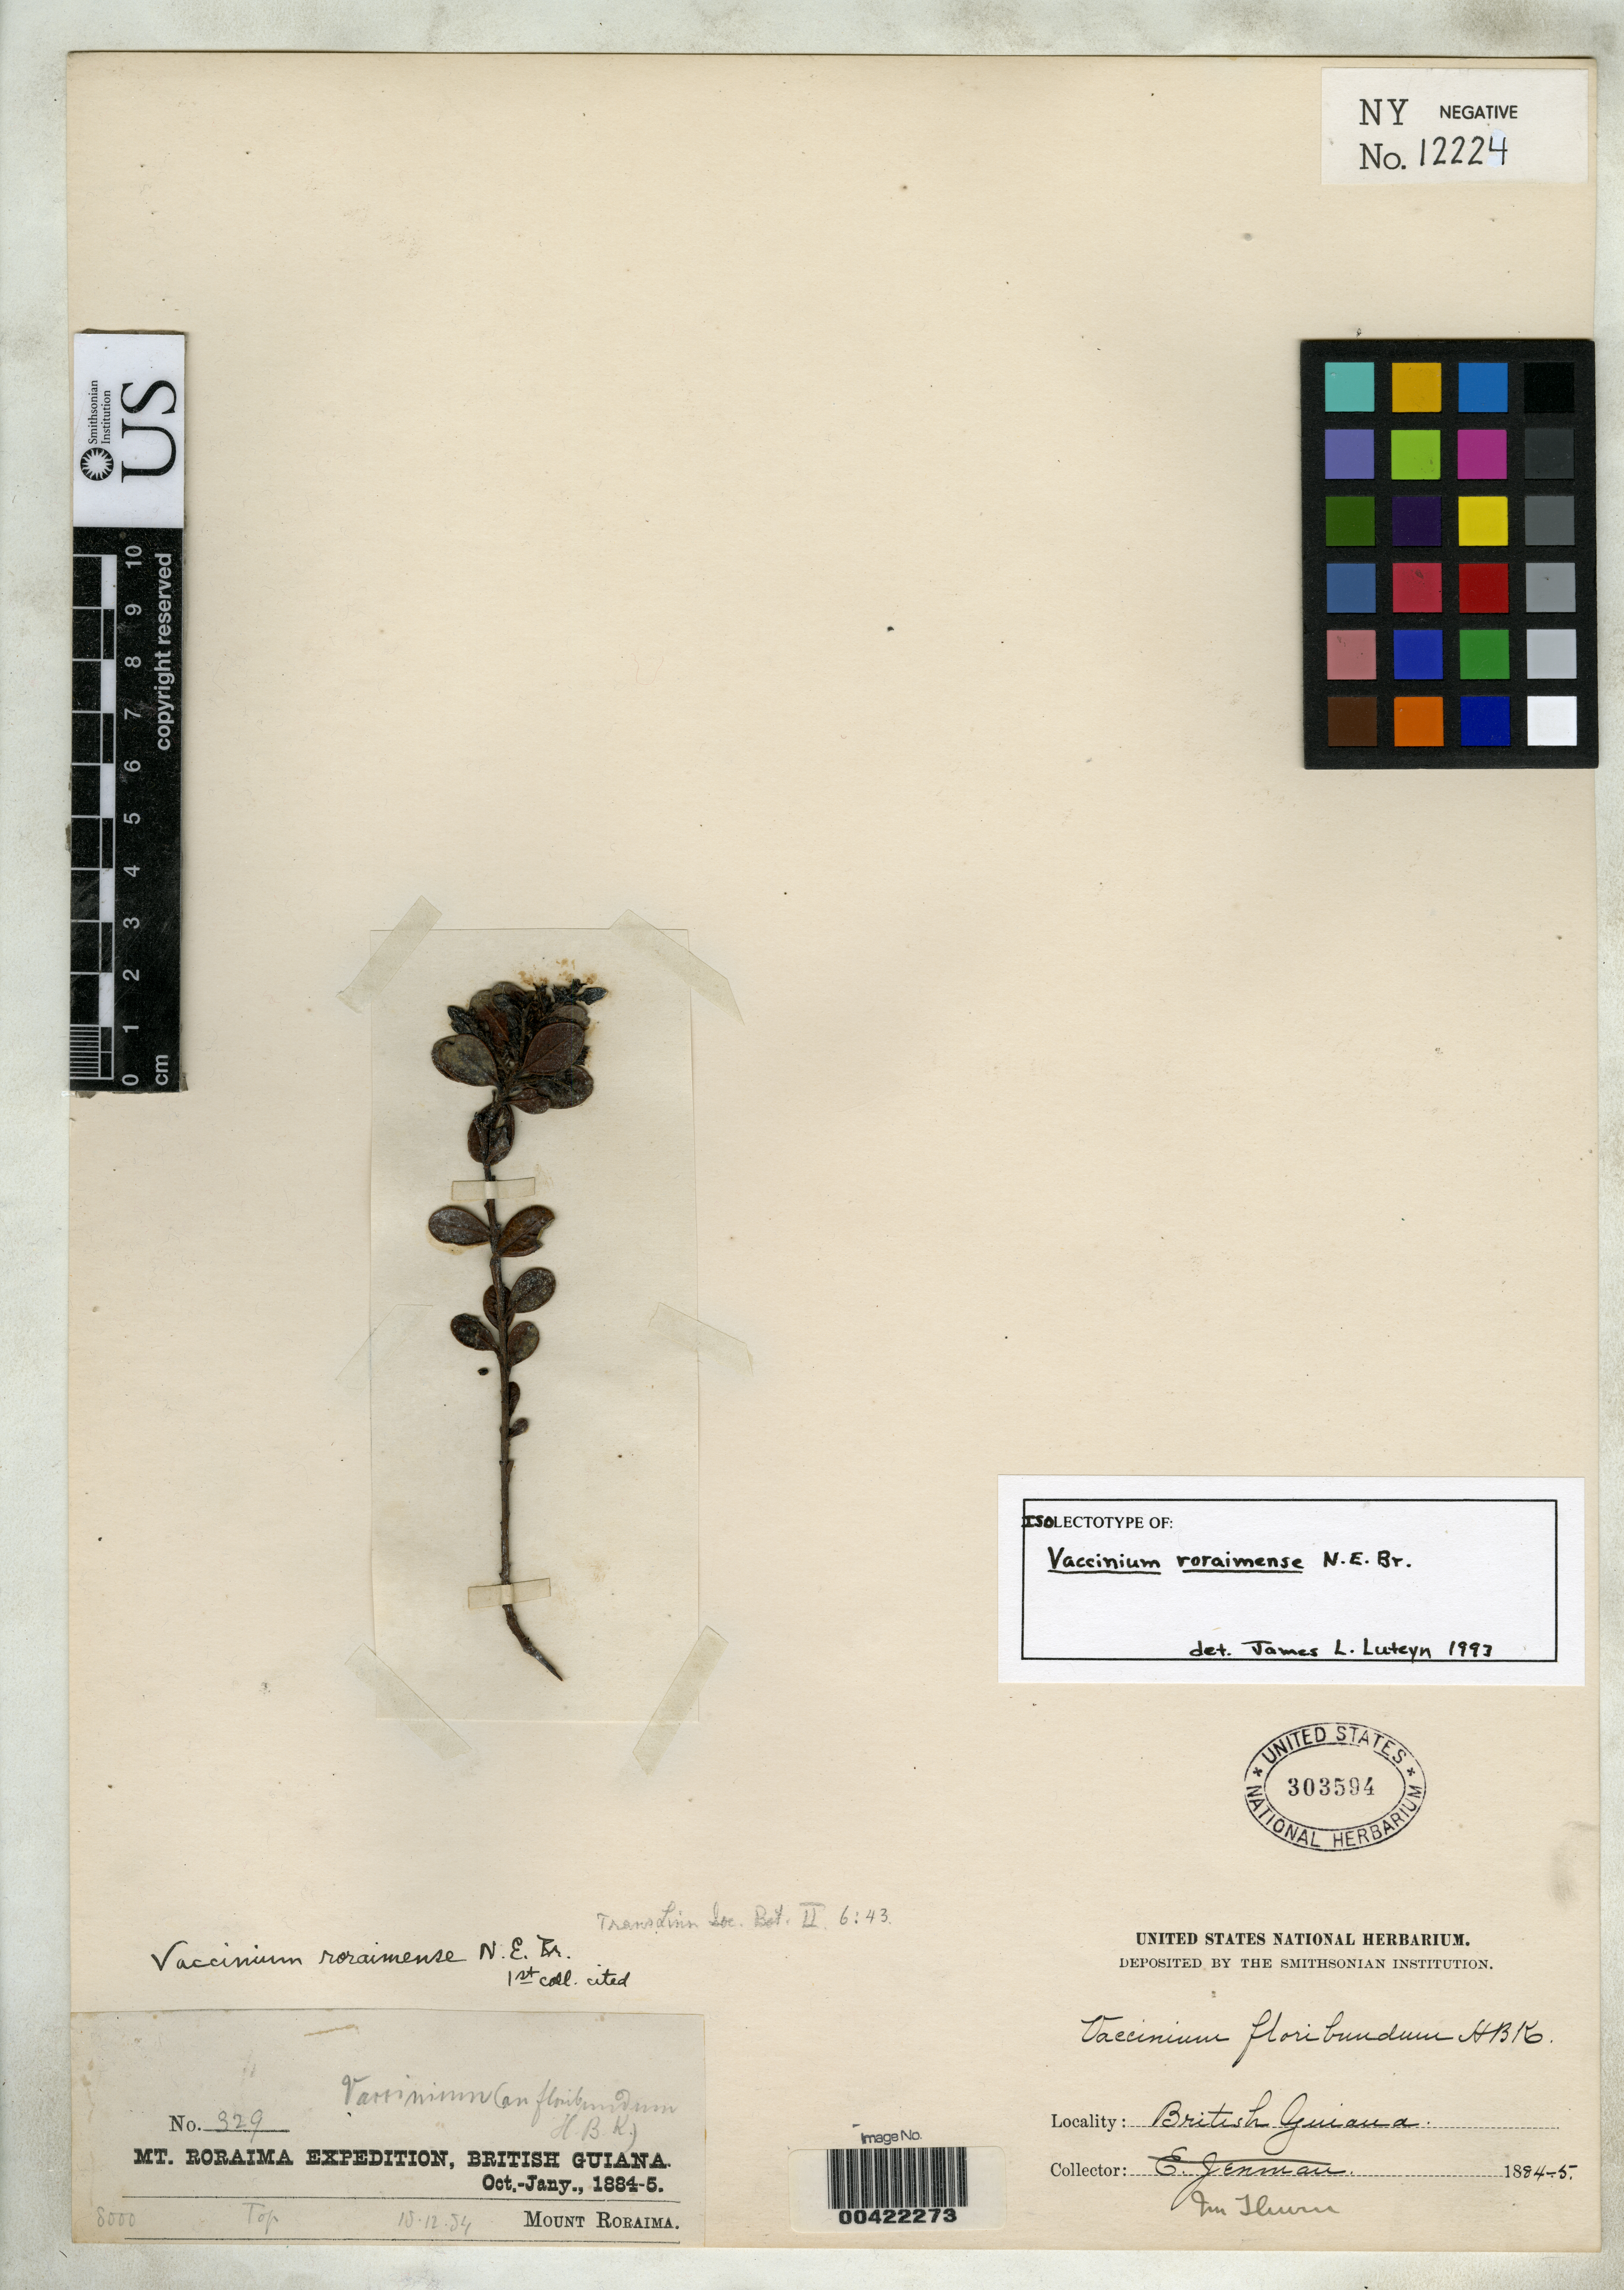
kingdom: Plantae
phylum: Tracheophyta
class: Magnoliopsida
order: Ericales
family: Ericaceae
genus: Vaccinium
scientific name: Vaccinium roraimense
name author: N.E. Br.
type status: Isosyntype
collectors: E. F. im Thurn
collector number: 329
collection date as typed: Oct 1884 to -- Jan 1885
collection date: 1884-10/1885-01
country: Guyana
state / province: Cuyuni-Mazaruni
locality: Summit of Mt. Roraima.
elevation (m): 2621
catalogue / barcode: US 303594